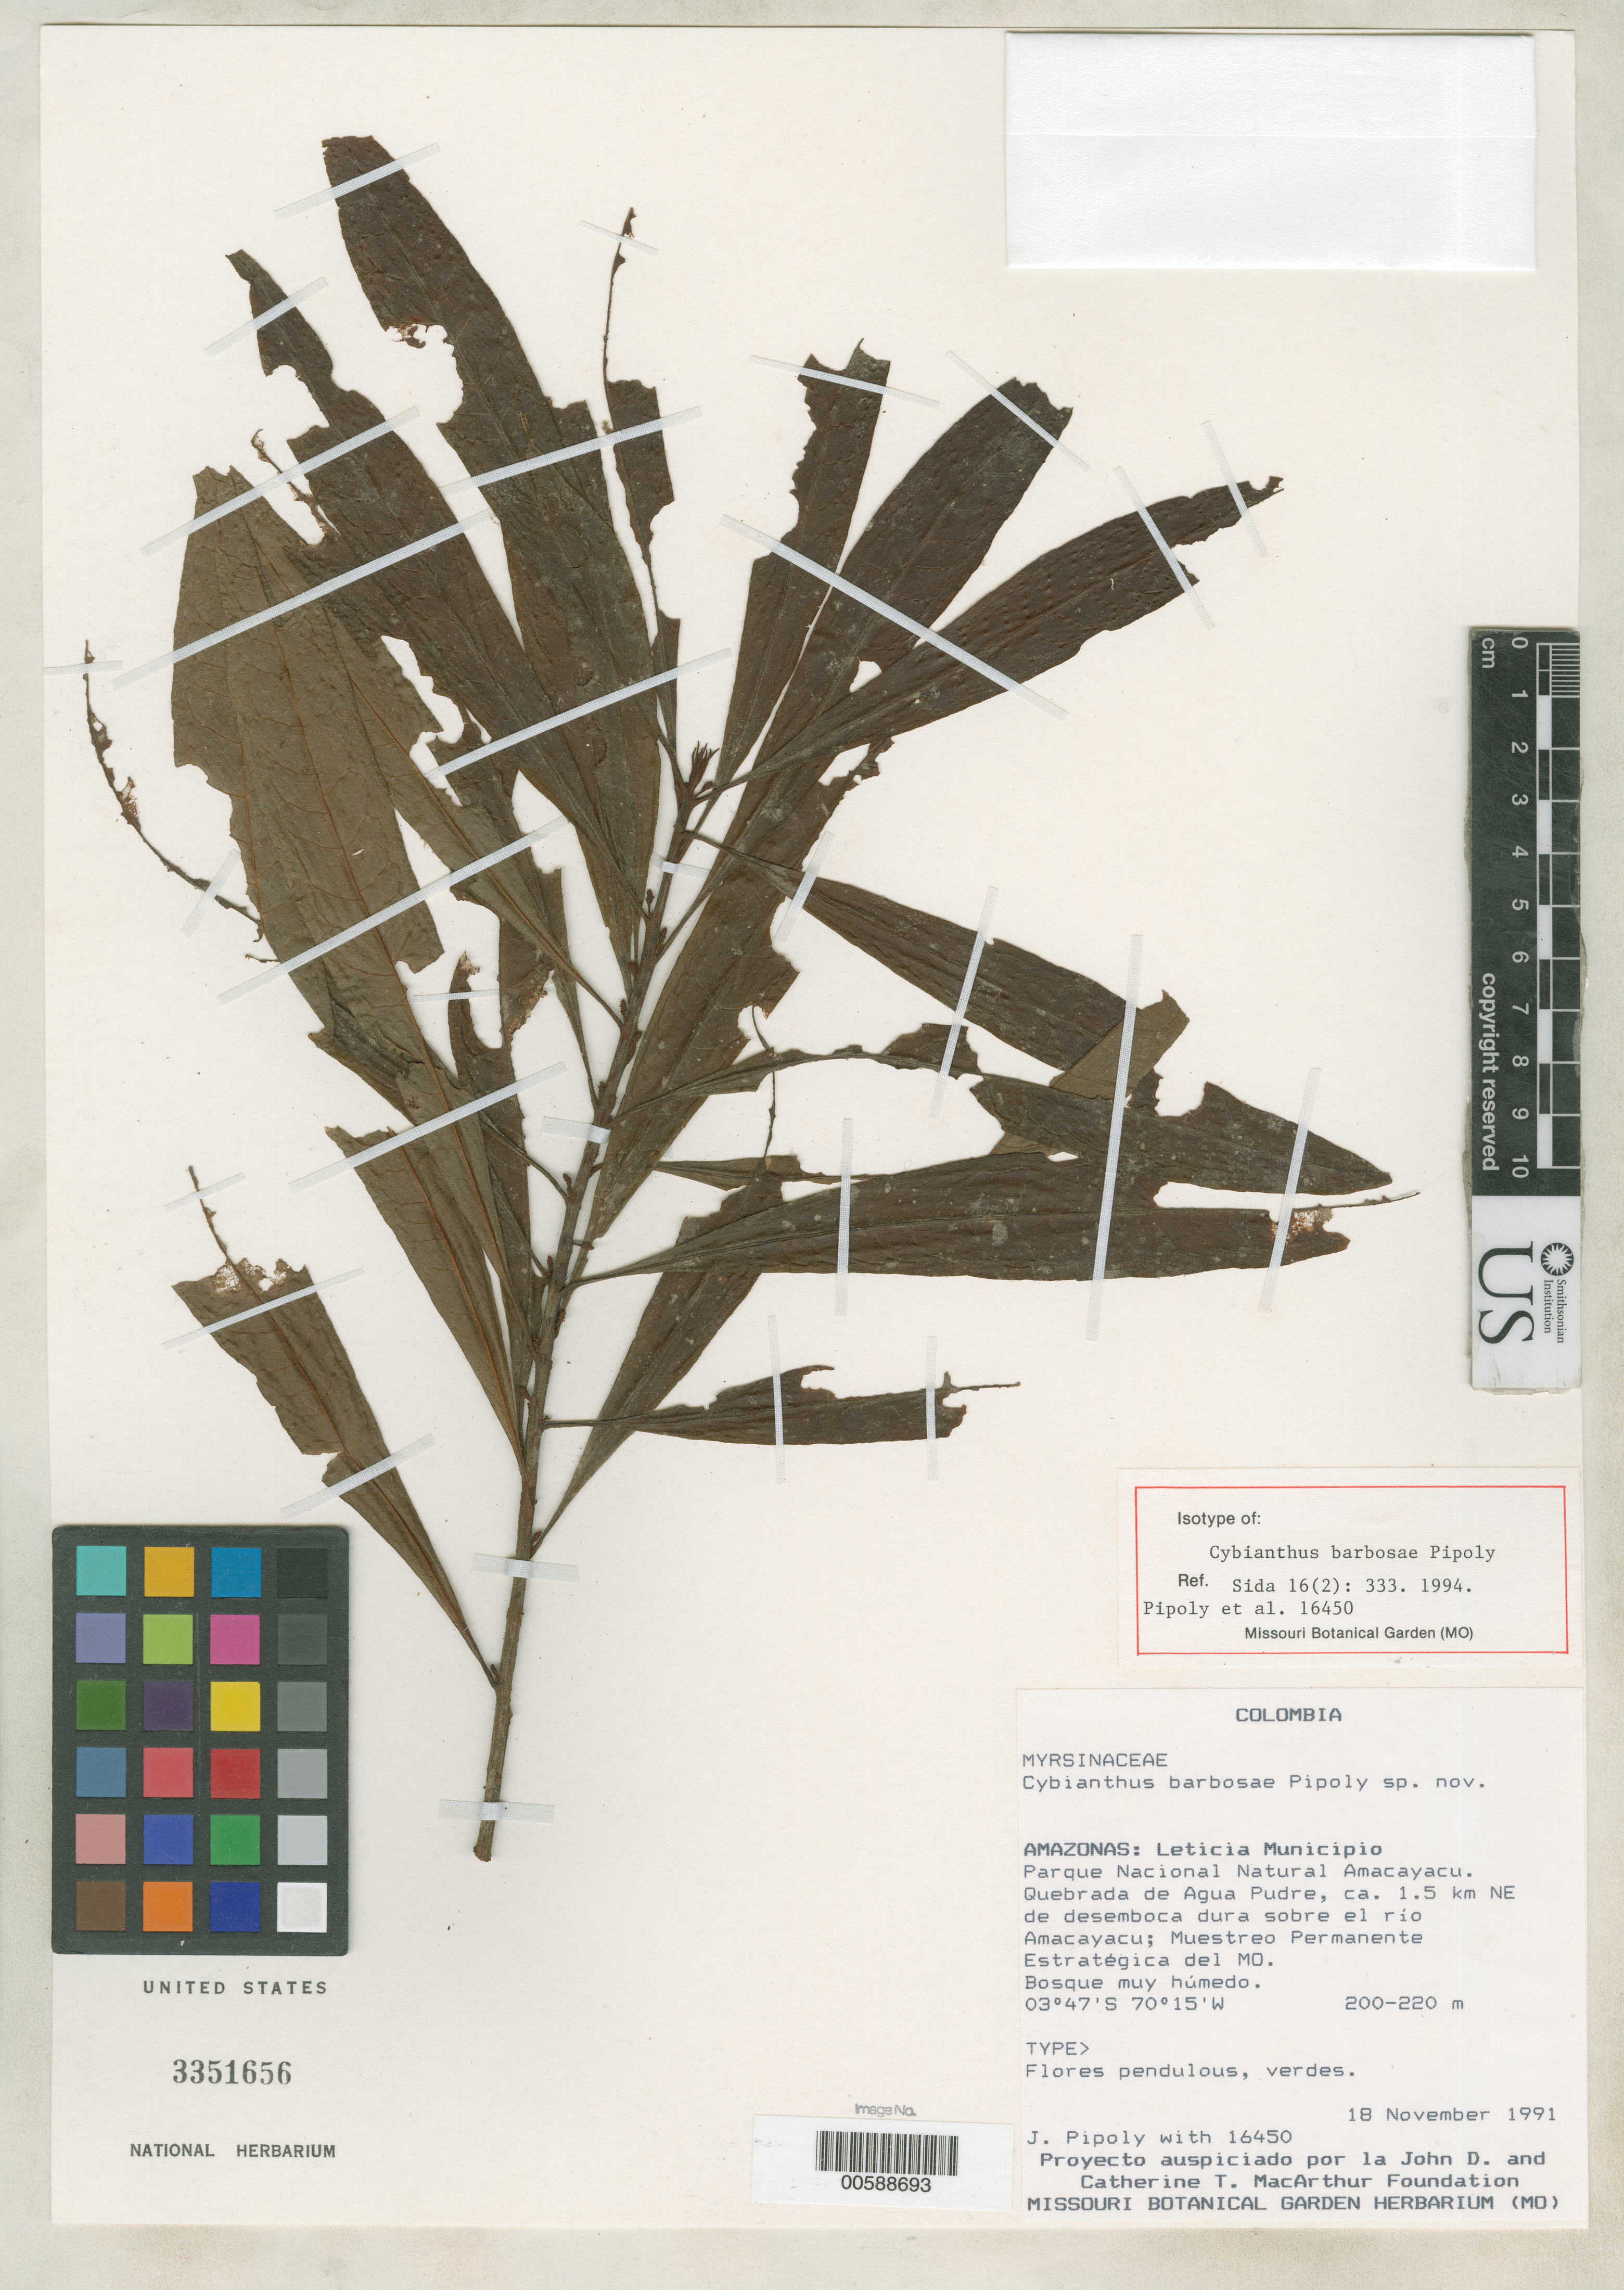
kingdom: Plantae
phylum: Tracheophyta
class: Magnoliopsida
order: Ericales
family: Primulaceae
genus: Cybianthus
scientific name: Cybianthus barbosae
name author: Pipoly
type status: Isotype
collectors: J. J. Pipoly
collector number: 16450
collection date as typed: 18 Nov 1991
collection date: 1991-11-18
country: Colombia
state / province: Amazônas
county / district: Leticia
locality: Parque Nacional Natural Amaca-Yacu, Quebrada de Agua Pudre, ca. 1.5 km NEde Desemboca Dura Sobre El Rio Amaca-Yacu.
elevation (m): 200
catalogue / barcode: US 3351656